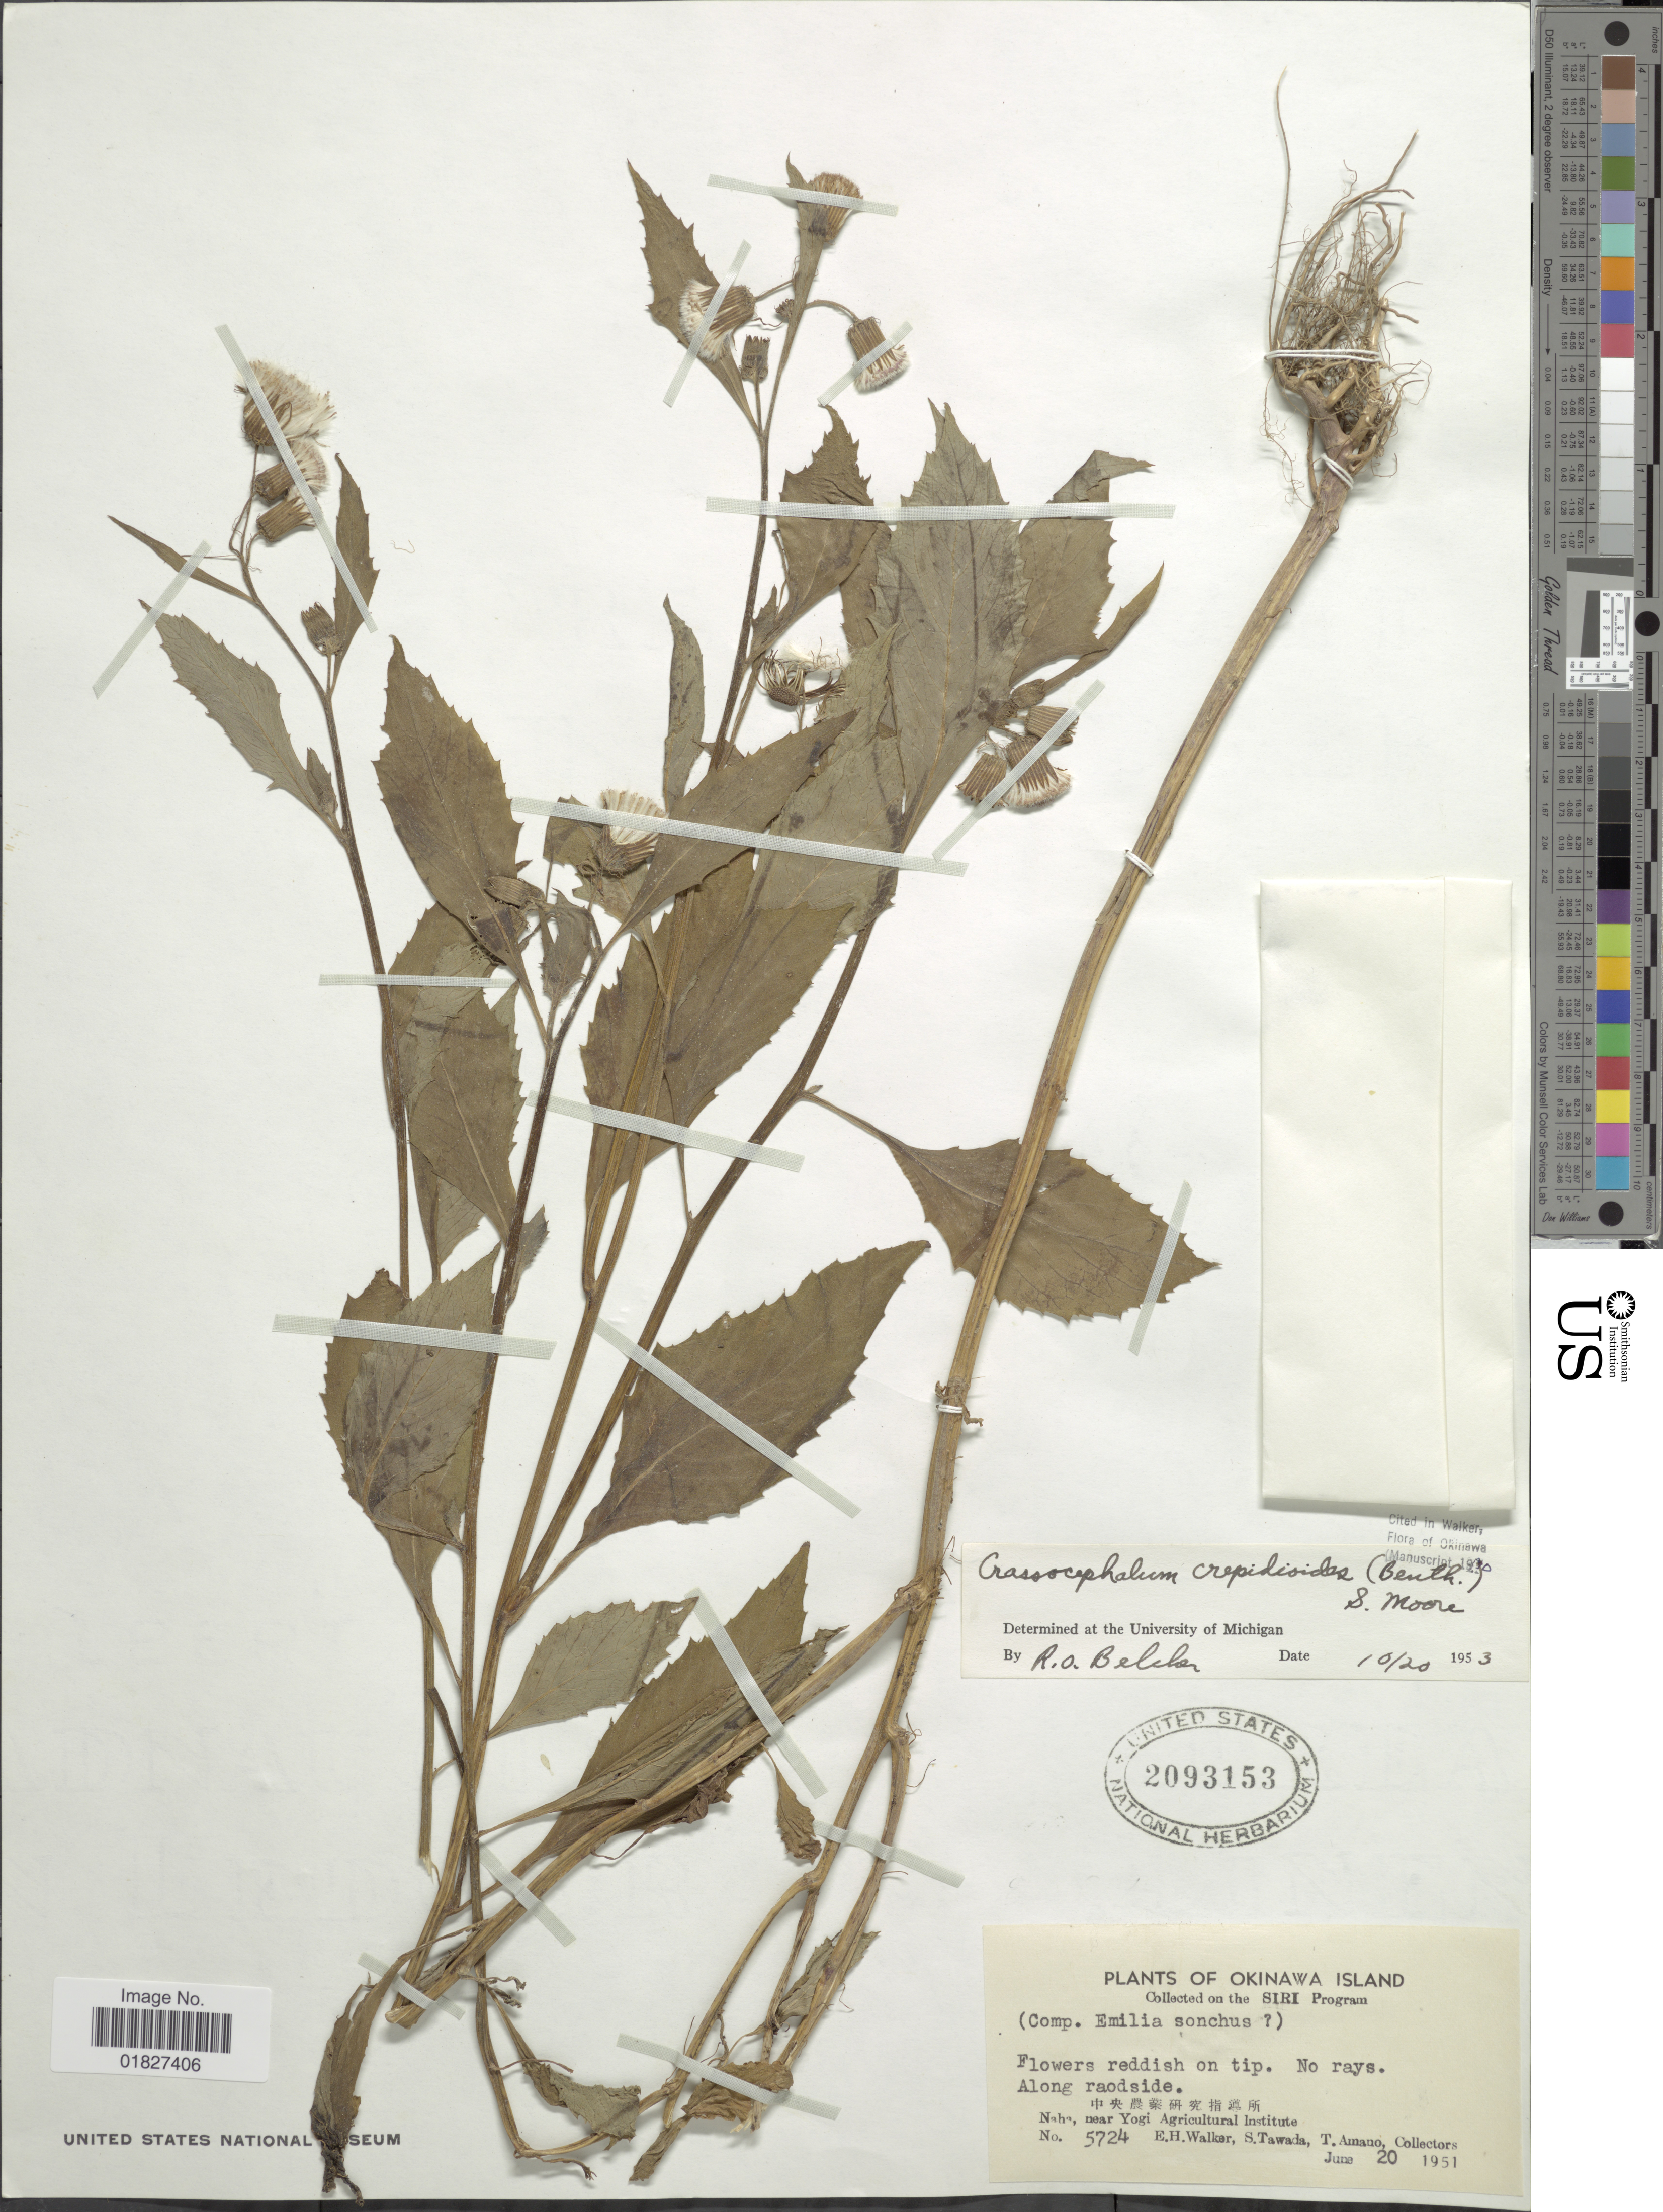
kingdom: Plantae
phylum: Tracheophyta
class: Magnoliopsida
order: Asterales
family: Asteraceae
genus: Crassocephalum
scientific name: Crassocephalum crepidioides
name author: (Benth.) S. Moore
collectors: E. H. Walker, S. Tawada & T. Amano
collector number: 5724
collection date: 1951-06-20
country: Japan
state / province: Okinawa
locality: Nah [illegible text], near Yogi Agricultural Institute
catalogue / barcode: US 2093153